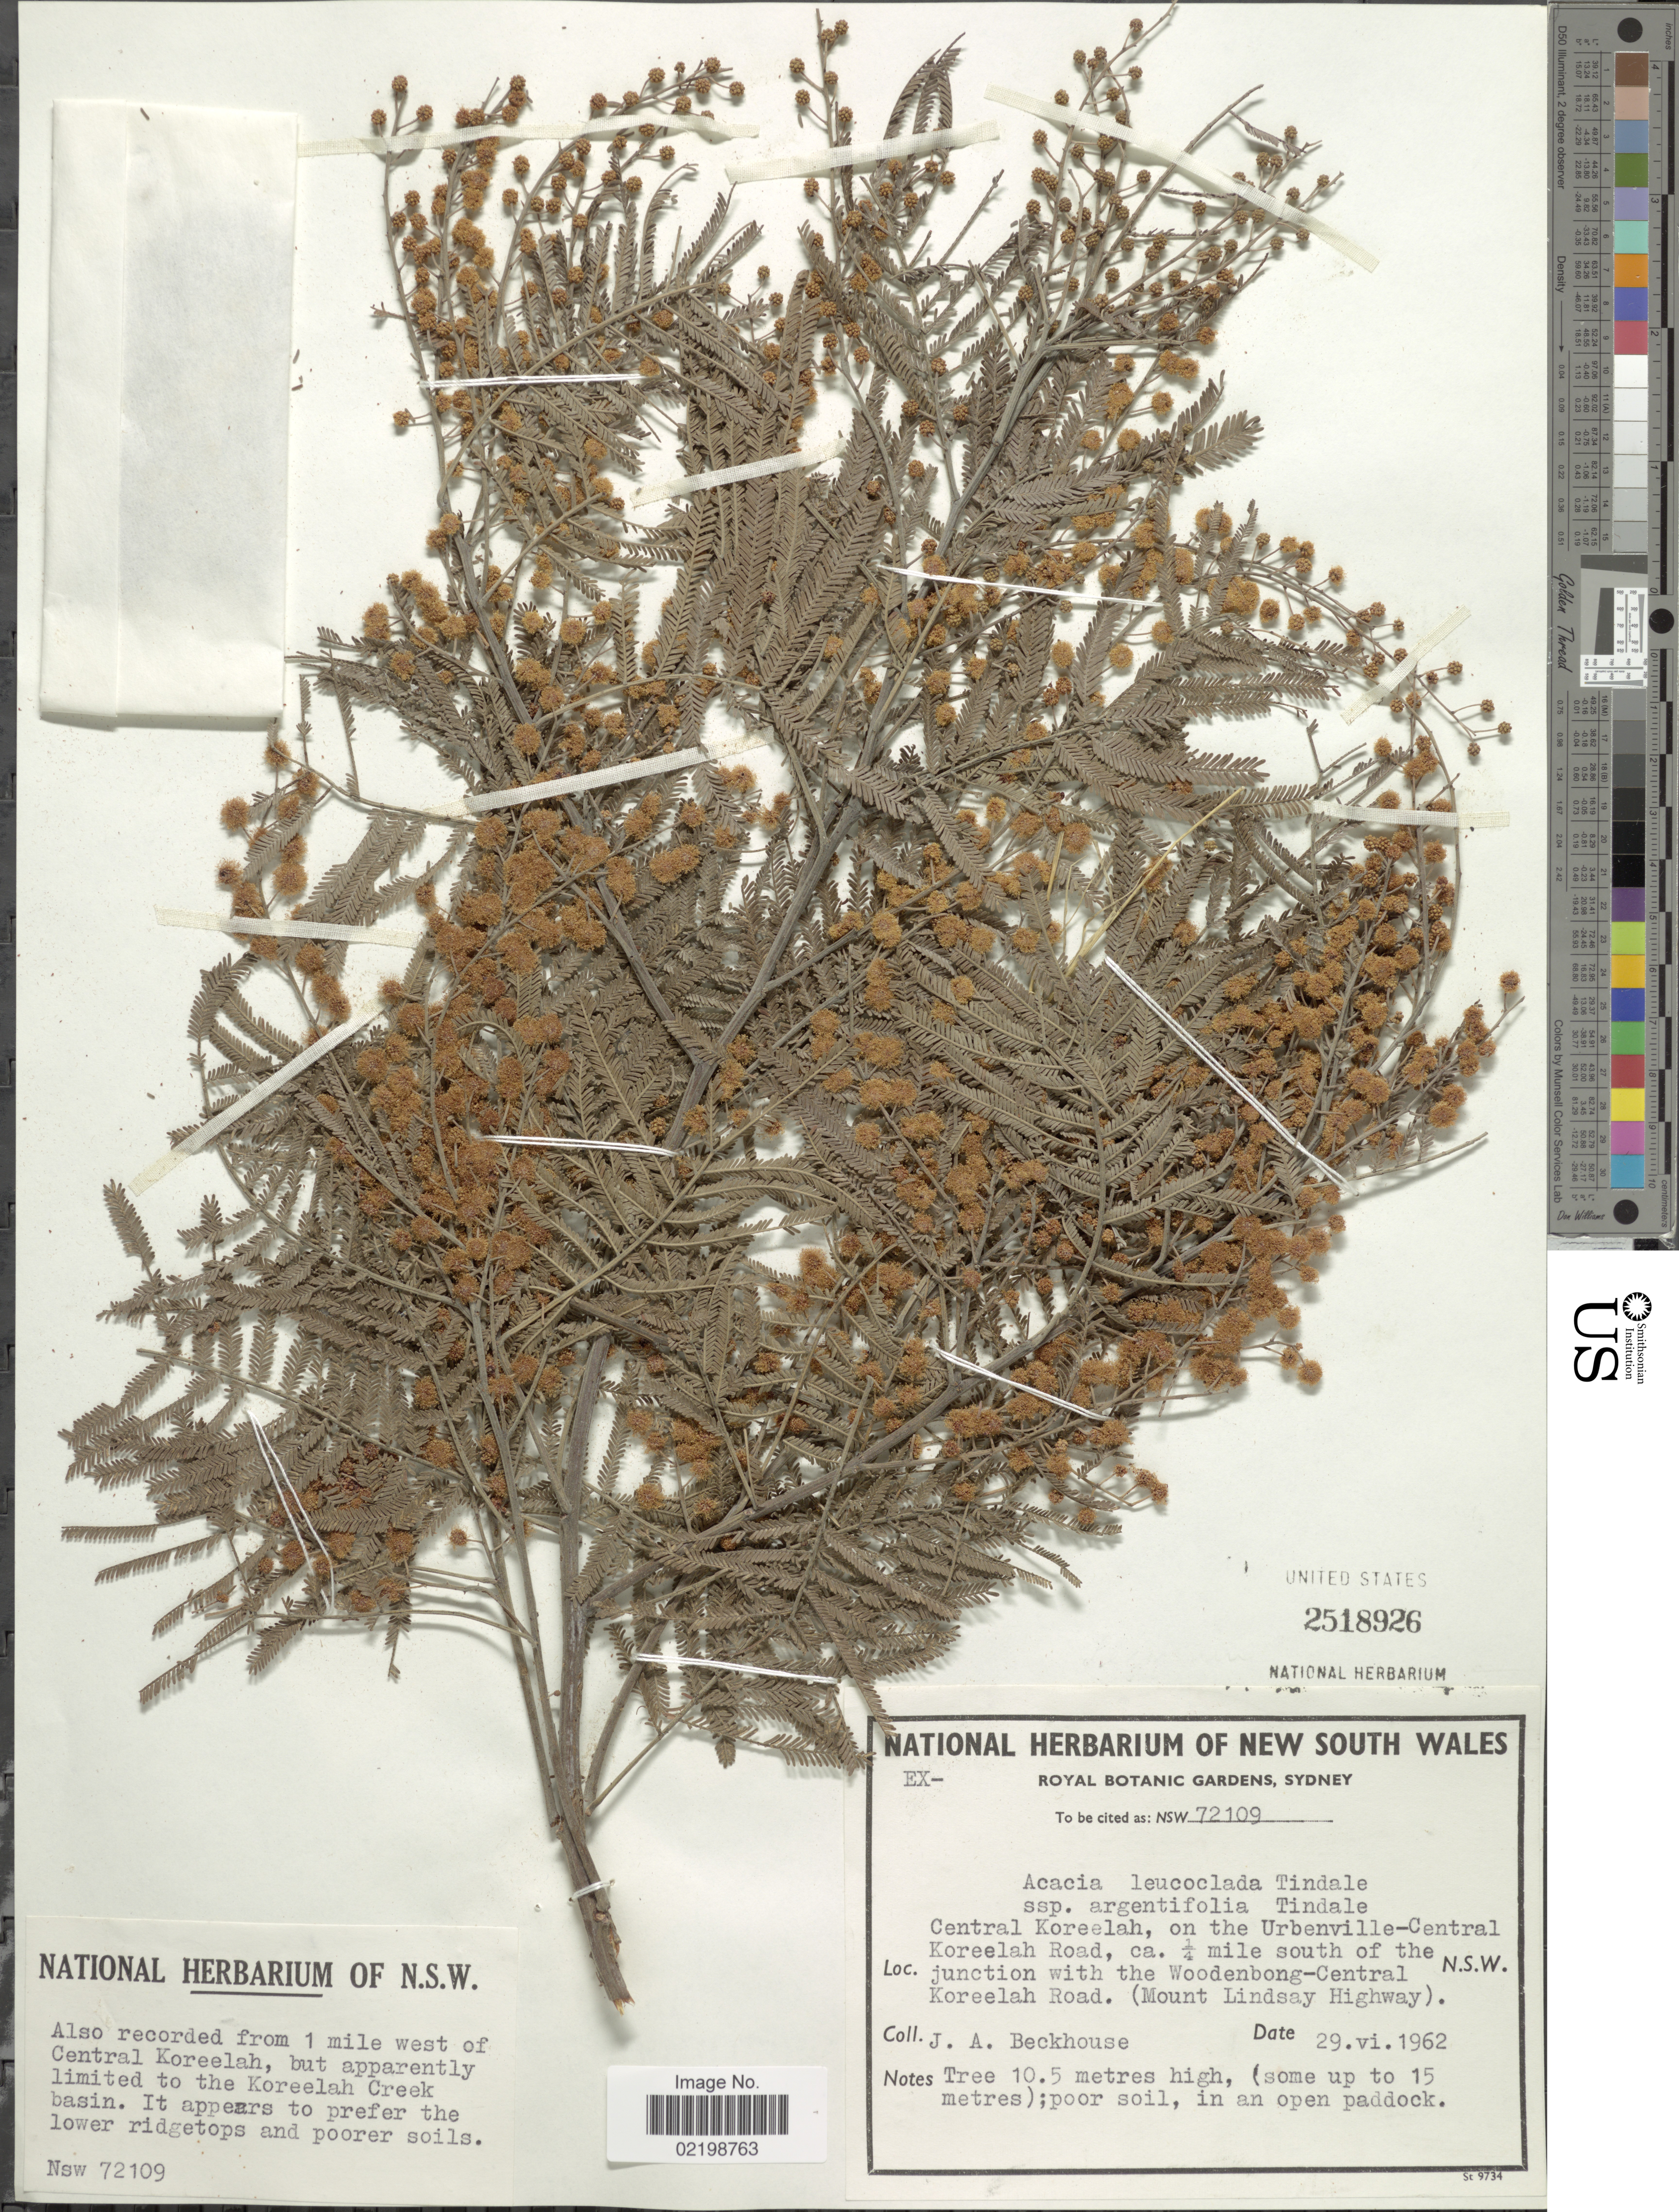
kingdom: Plantae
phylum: Tracheophyta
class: Magnoliopsida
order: Fabales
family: Fabaceae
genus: Acacia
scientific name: Acacia leucoclada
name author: Tindale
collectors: J. Beckhouse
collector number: NSW72109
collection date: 1962-06-29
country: Australia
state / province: New South Wales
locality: Central Koorelah, on the Urbenville- Central Koreelah Road, ca. 1/4 miles south of the junction with the Woodenbong-Central Koreelah Road. (Mount Lindsay Highway). 1 mile west of Central Koreelah, but apparently limited to the Koreelah Creek basin. N.S.W.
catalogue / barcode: US 2518926